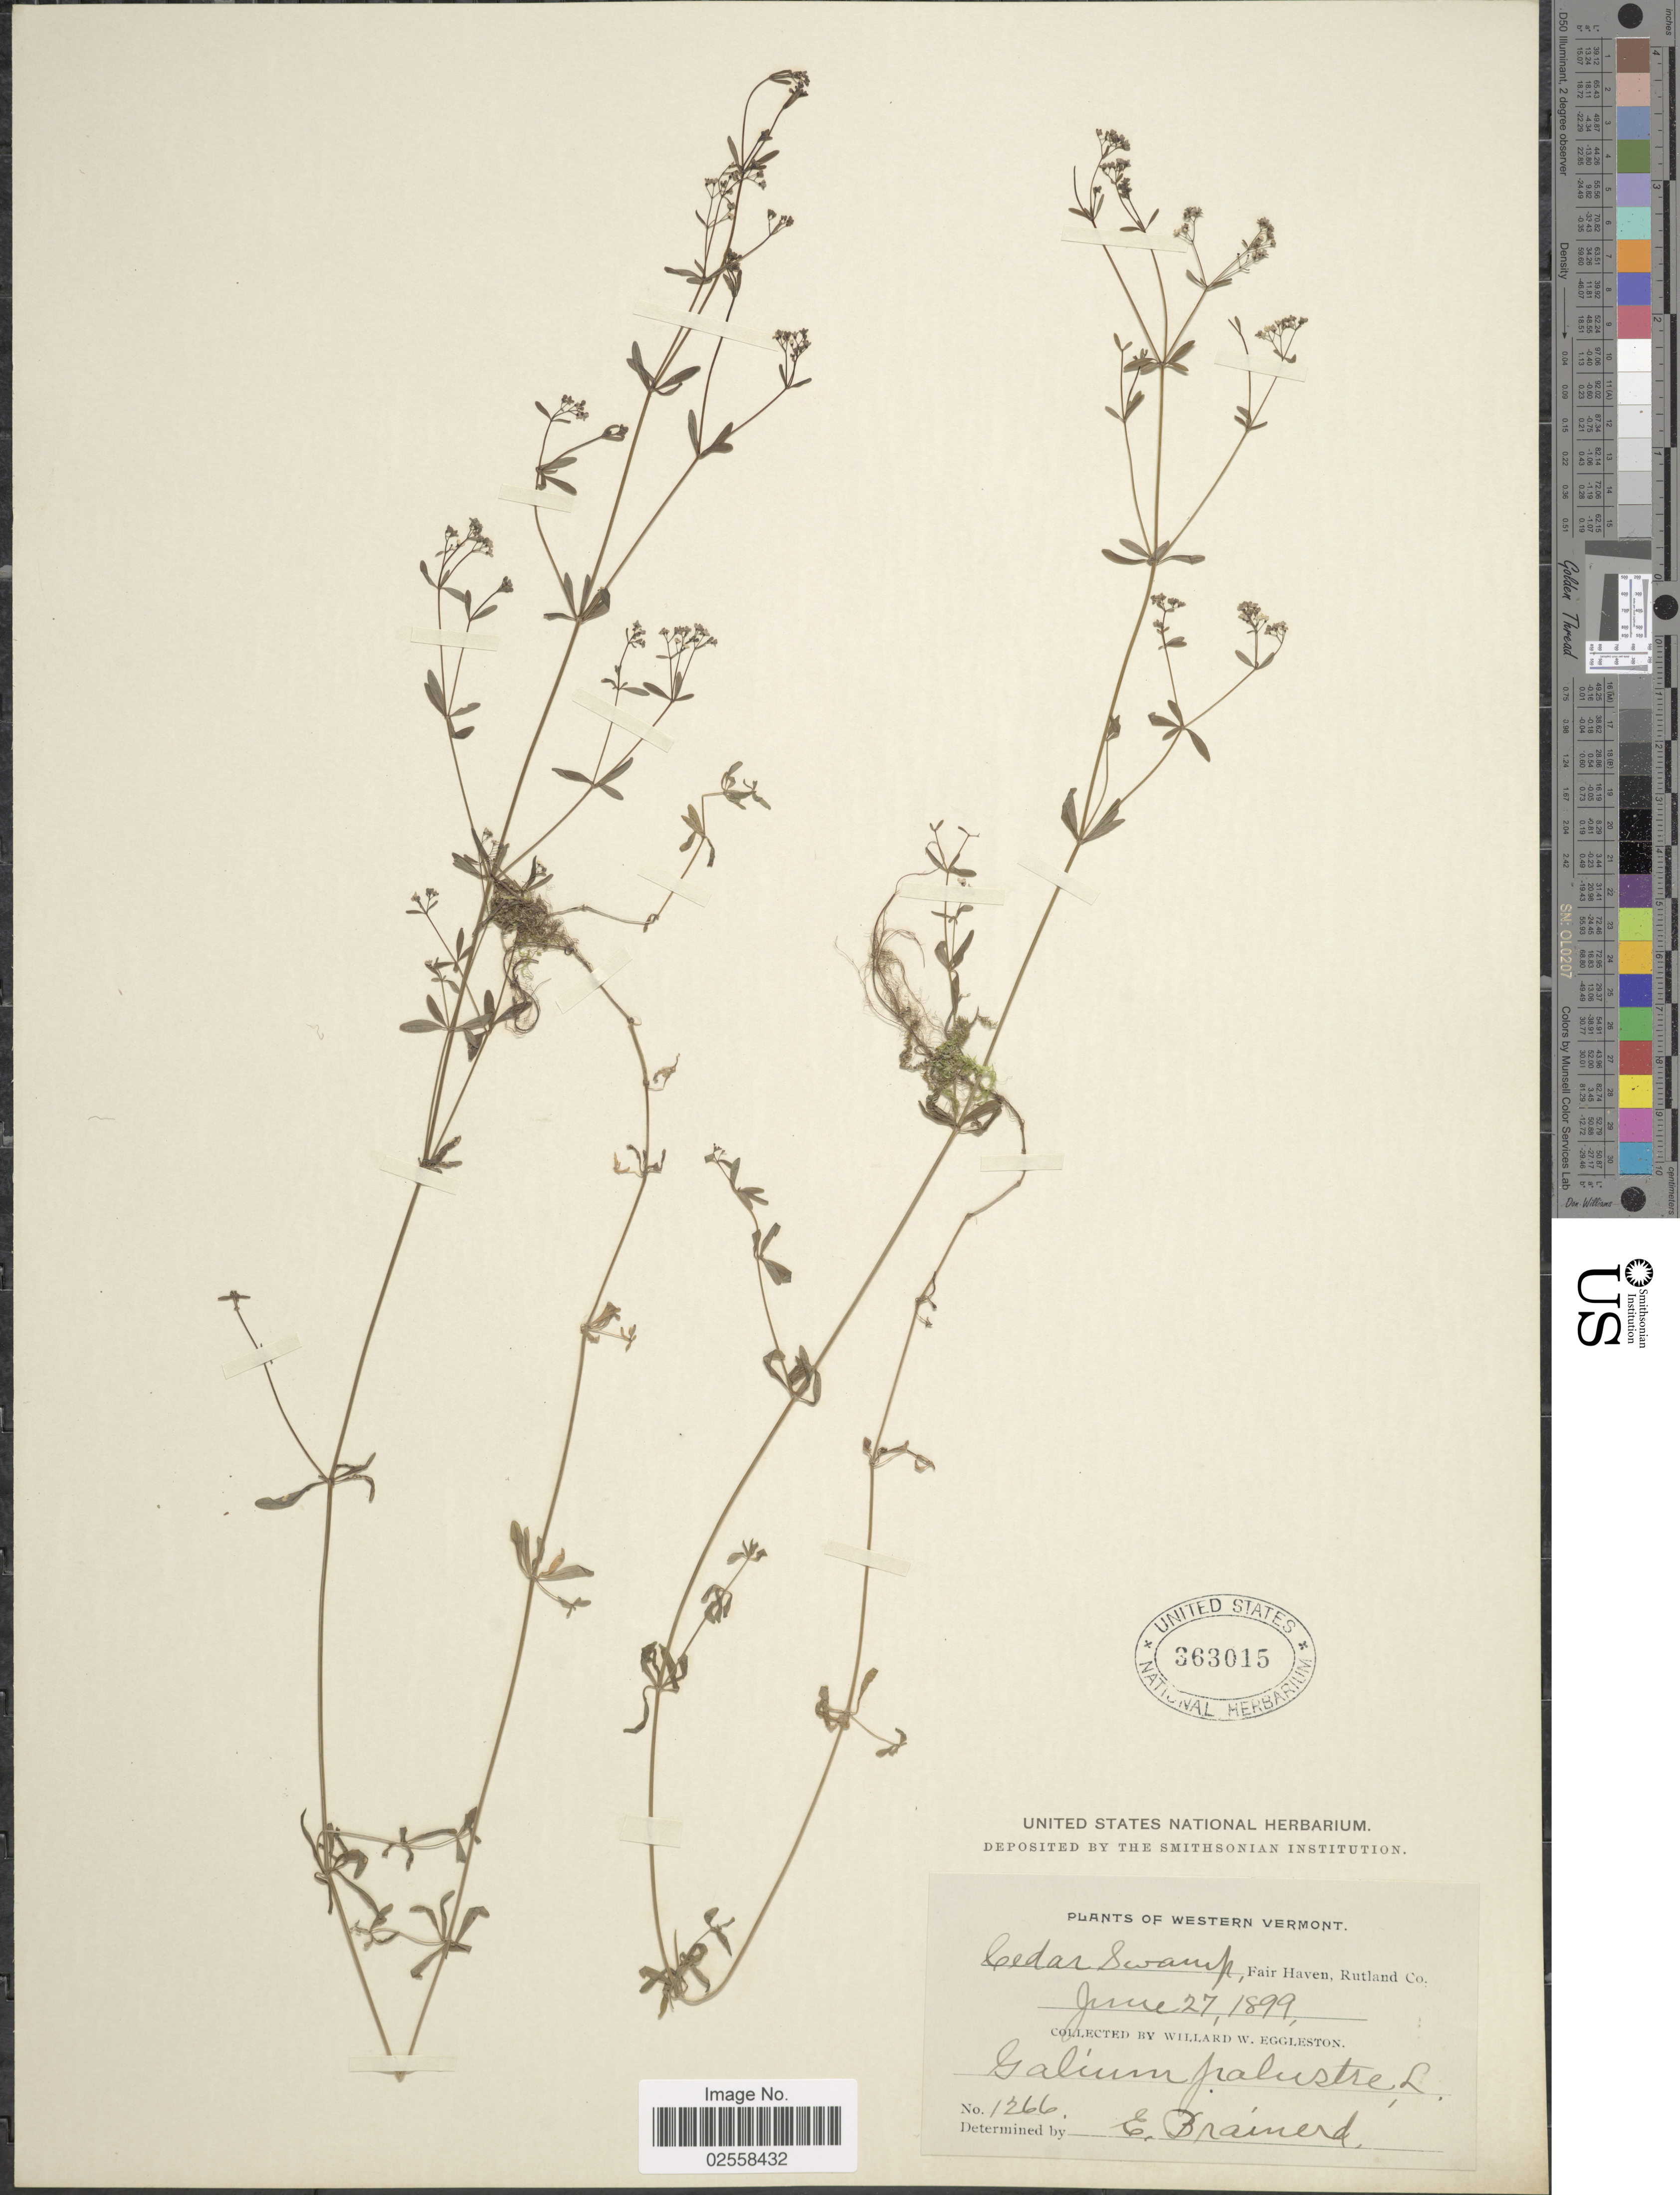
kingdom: Plantae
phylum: Tracheophyta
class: Magnoliopsida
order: Gentianales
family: Rubiaceae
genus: Galium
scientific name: Galium plumosum subsp. plumosum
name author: Rusby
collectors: W. W. Eggleston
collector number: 1266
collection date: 1899-06-27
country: United States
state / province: Vermont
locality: Western Vermont, Cedar Swamp, Fair Haven, Rutland Co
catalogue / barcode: US 363015